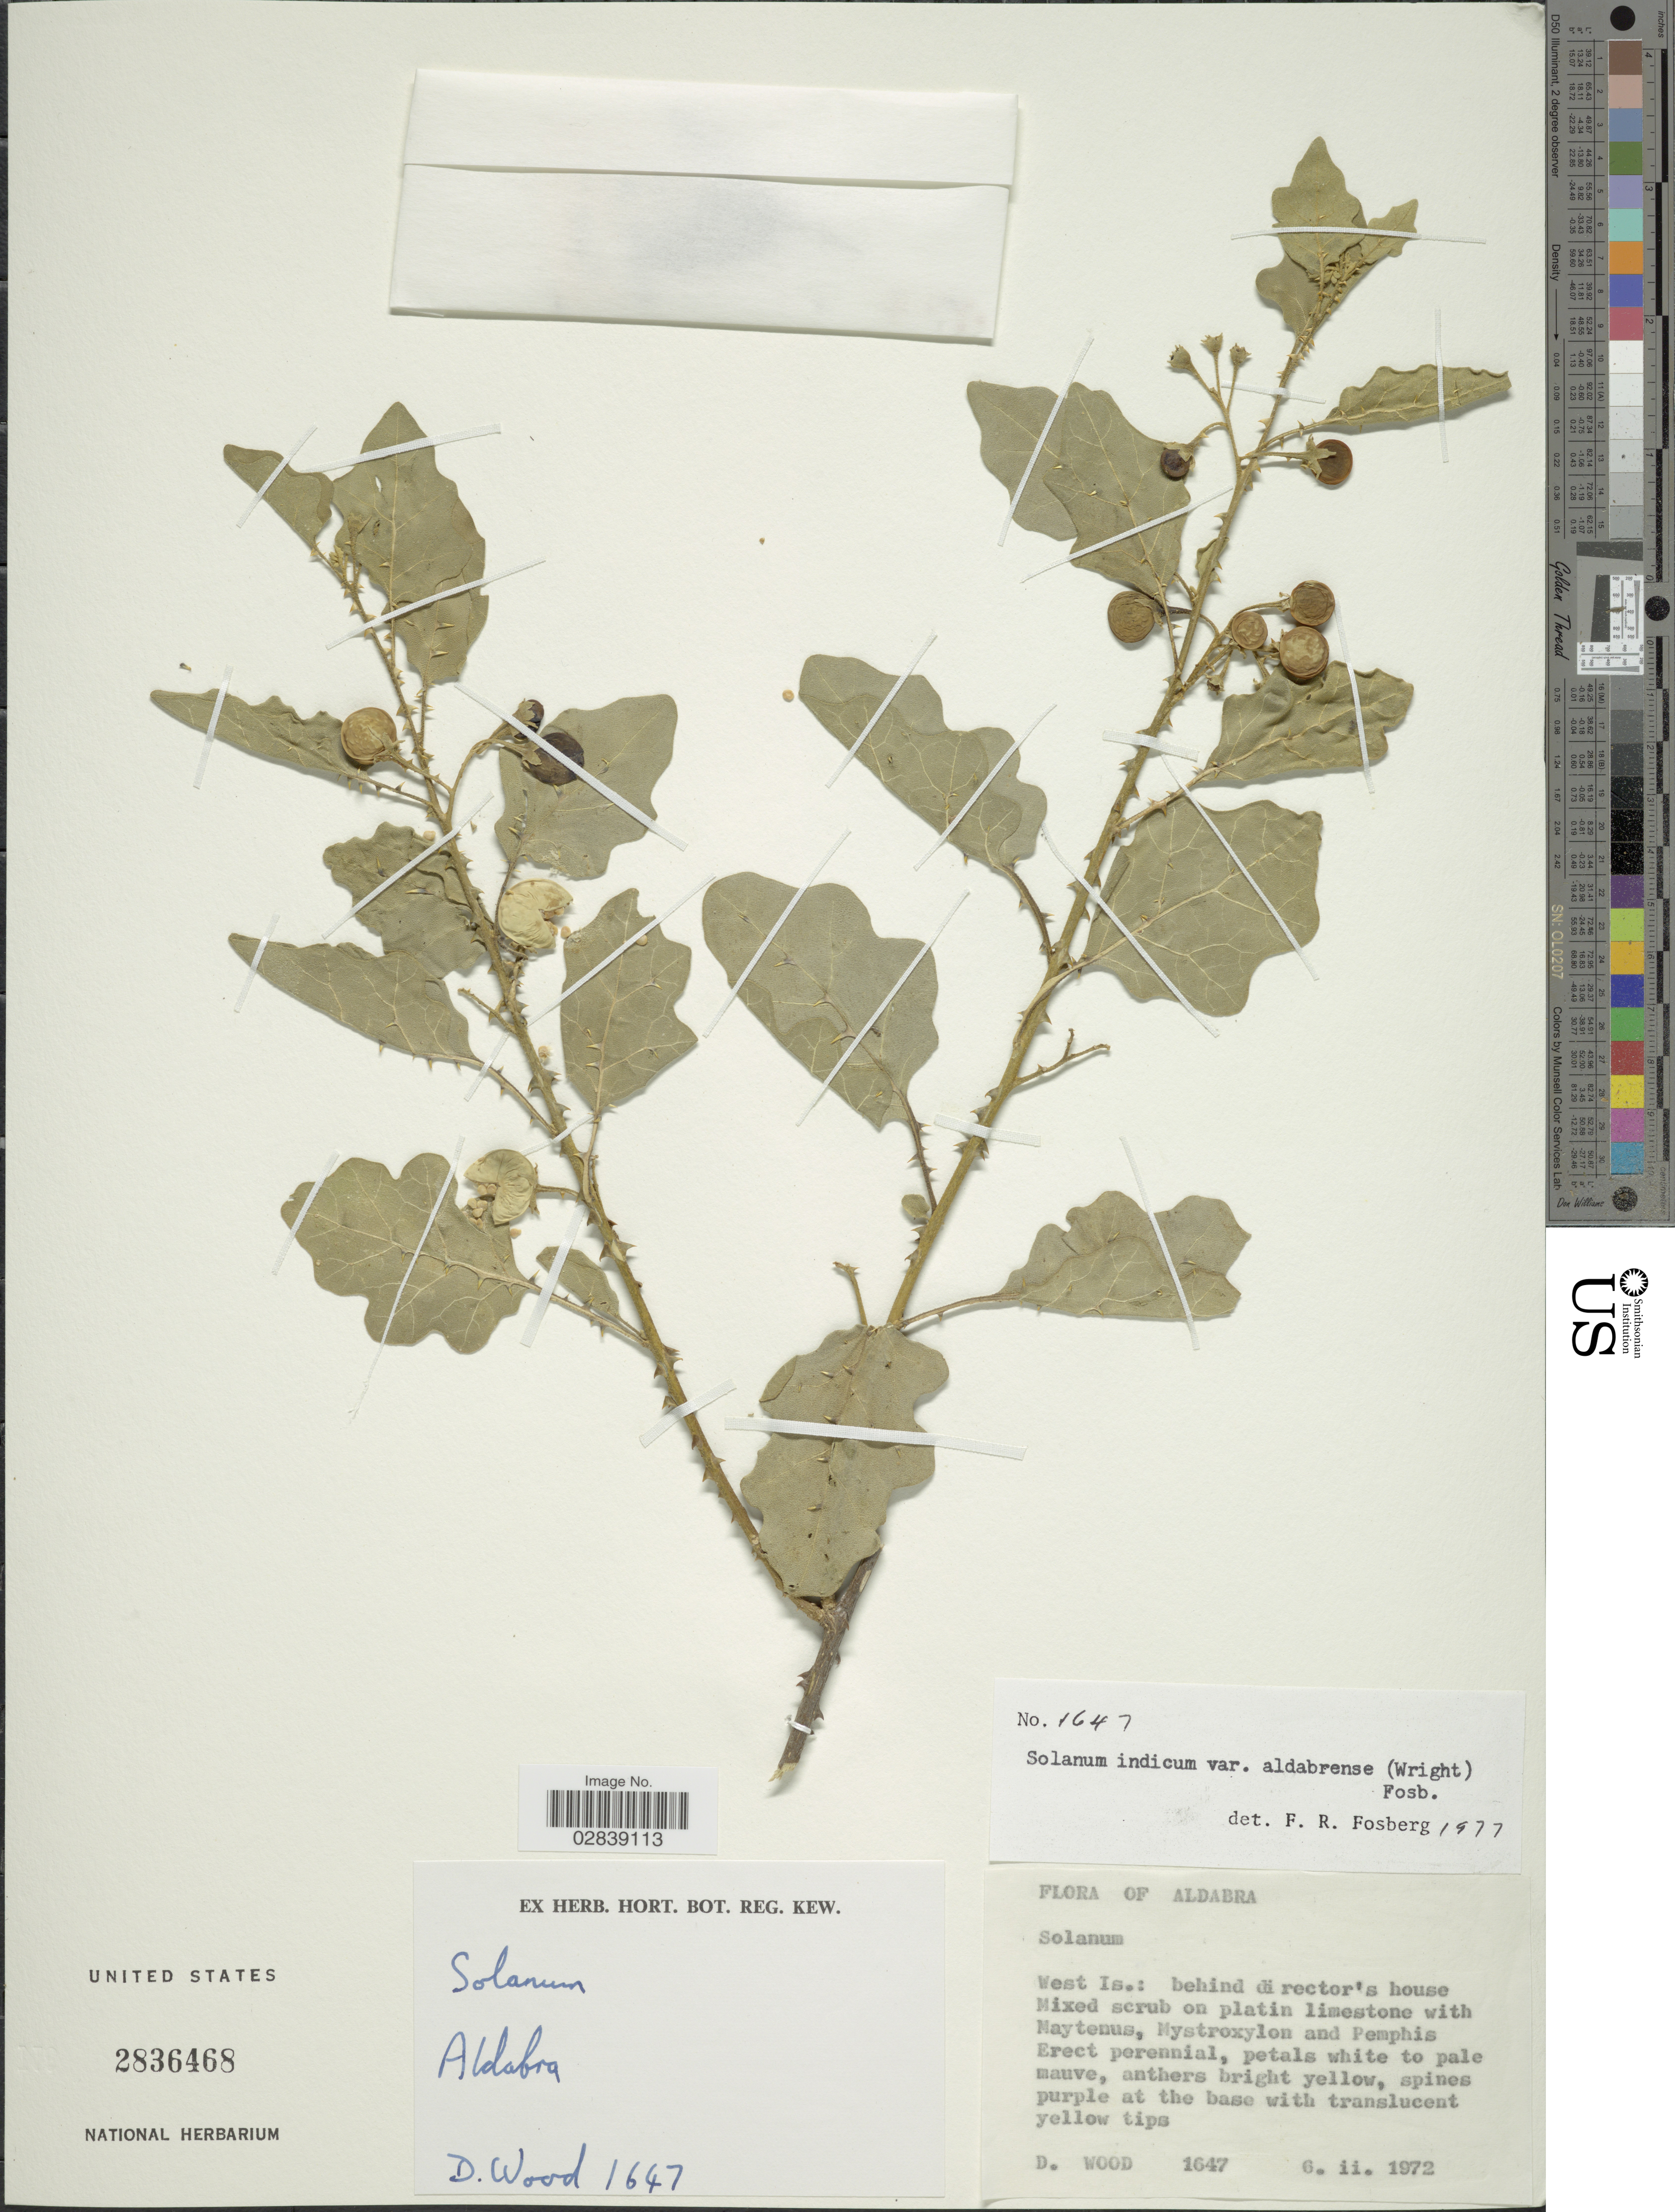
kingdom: Plantae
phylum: Tracheophyta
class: Magnoliopsida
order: Solanales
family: Solanaceae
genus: Solanum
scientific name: Solanum aldabrense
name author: C.H. Wright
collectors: D. Wood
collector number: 1647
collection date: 1972-02-06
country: Seychelles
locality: Aldabra. West Is.: behind director's house.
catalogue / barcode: US 2836468